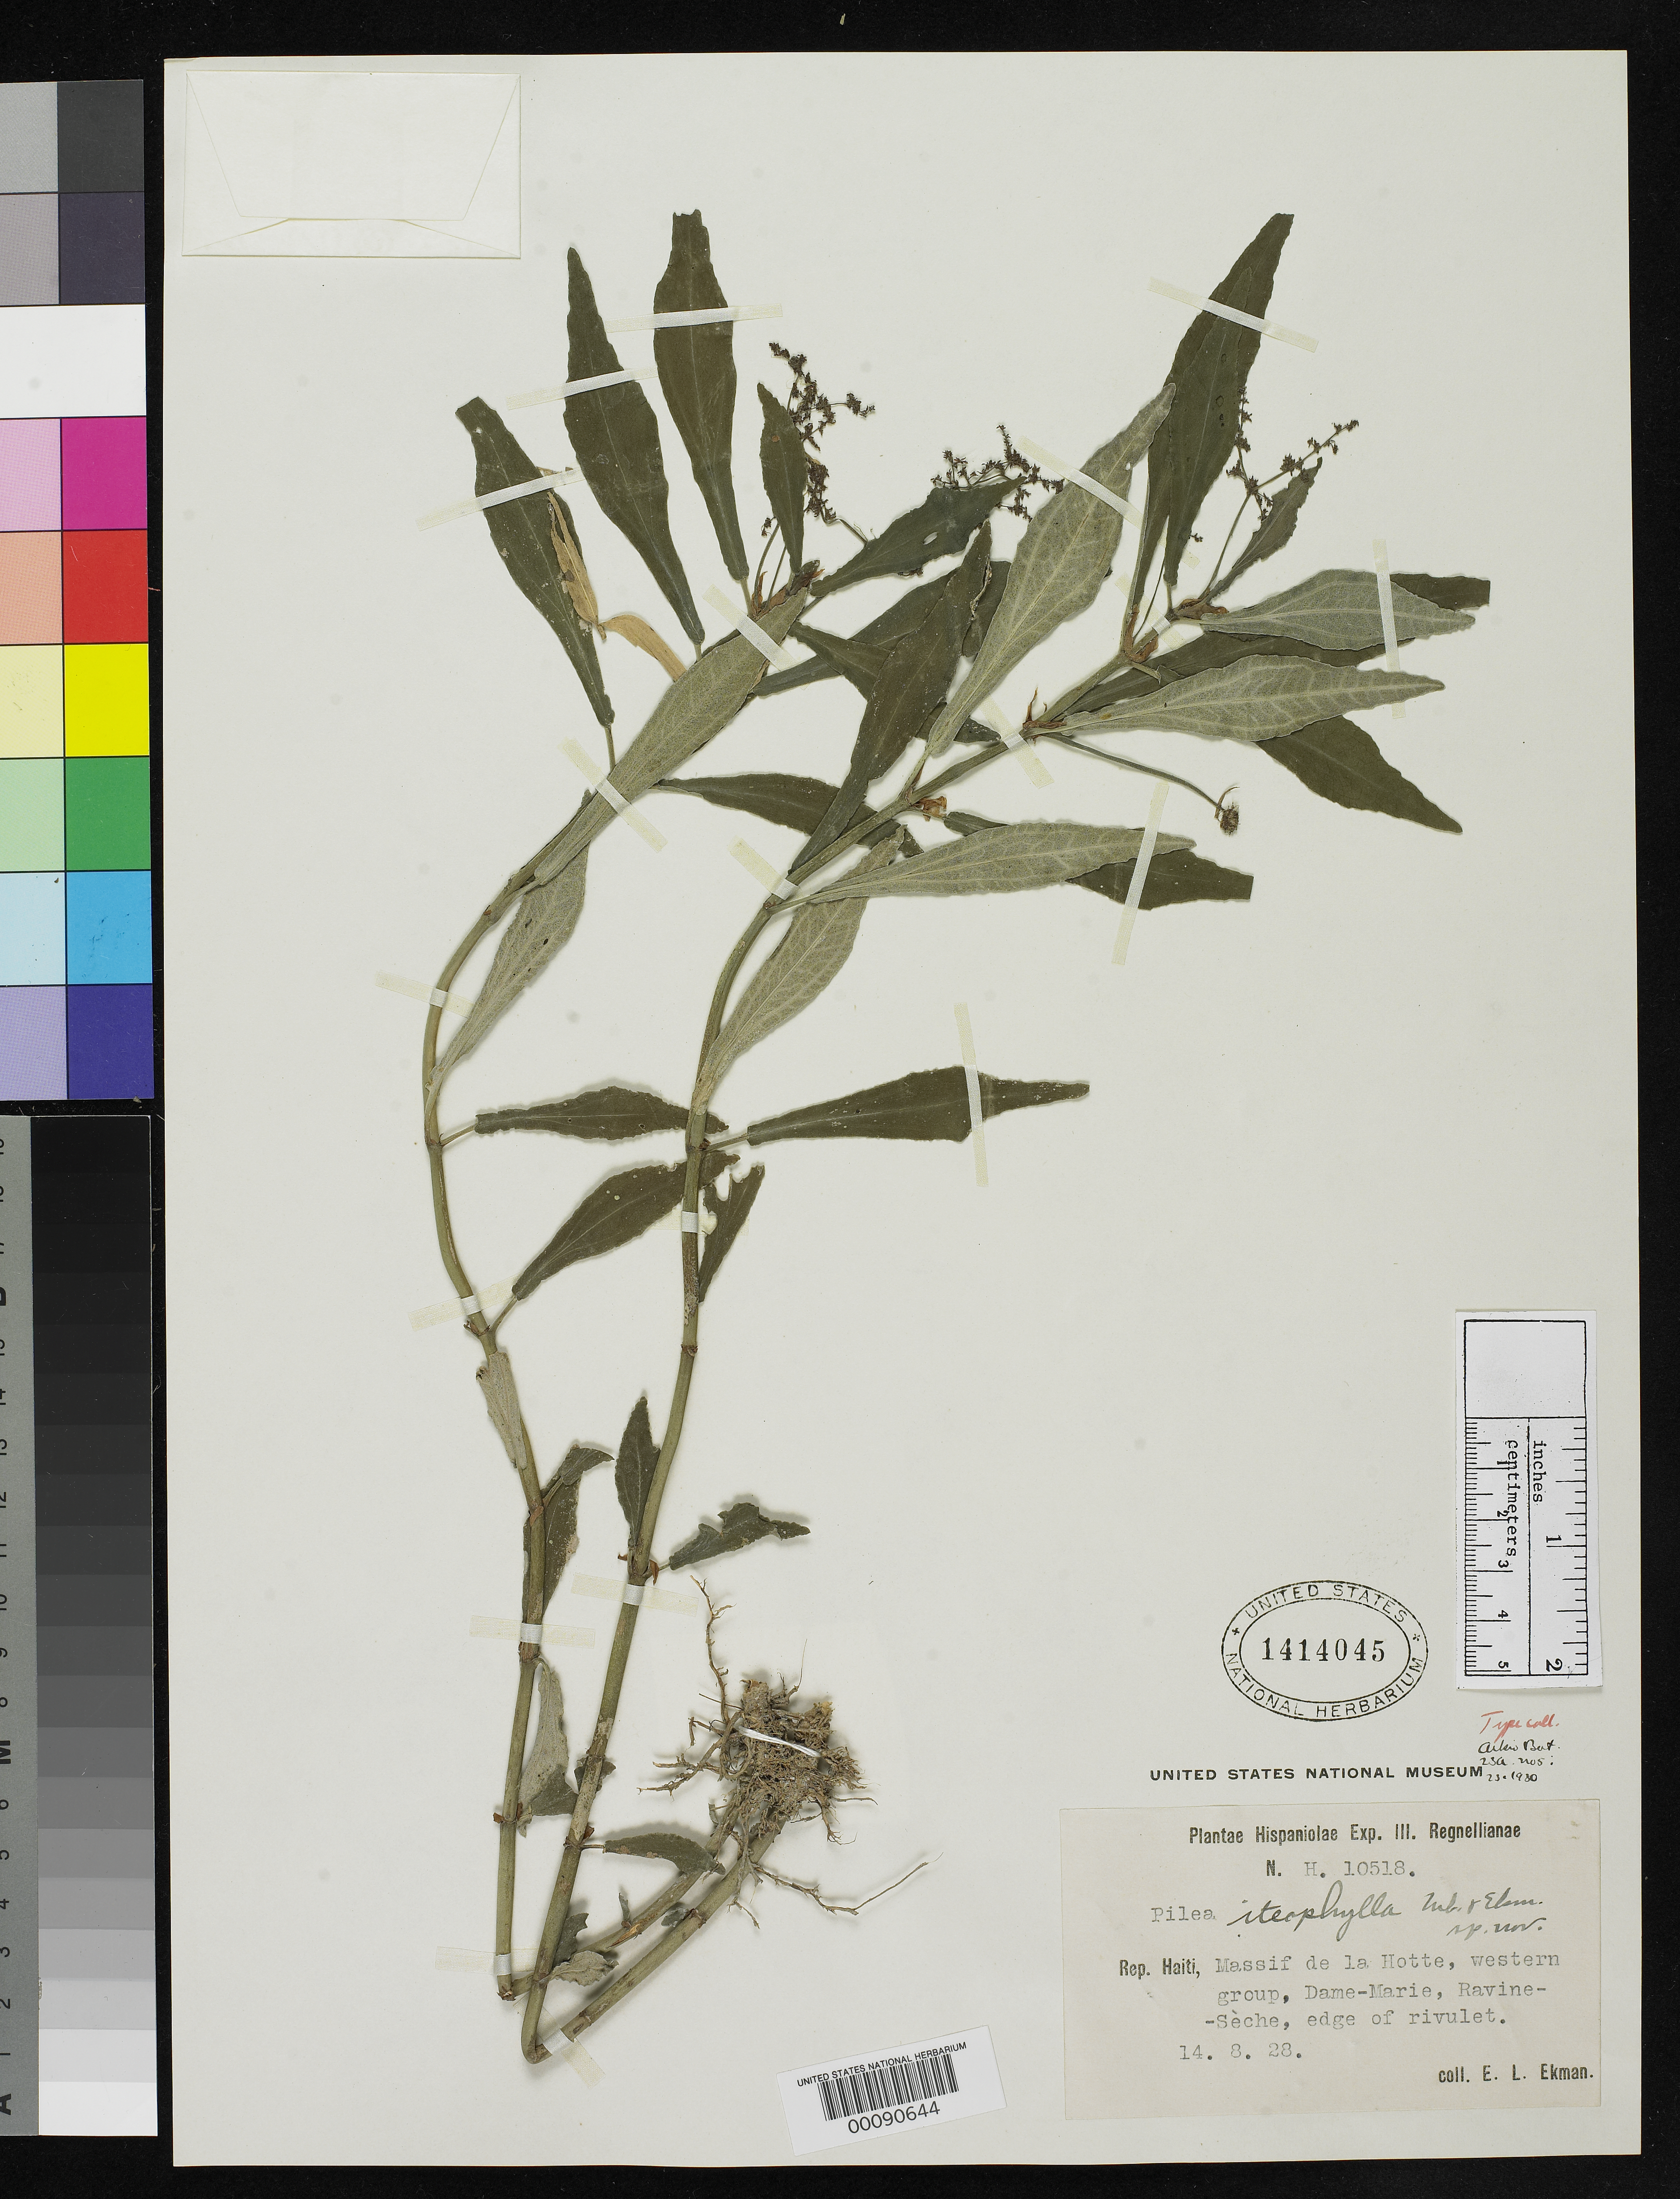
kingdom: Plantae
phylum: Tracheophyta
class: Magnoliopsida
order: Rosales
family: Urticaceae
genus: Pilea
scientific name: Pilea iteophylla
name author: Urb. & Ekman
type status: Isotype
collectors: E. L. Ekman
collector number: H 10518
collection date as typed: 14 Aug 1928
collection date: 1928-08-14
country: Haiti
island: Hispaniola Island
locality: Massif de La Hotte, Dame-marie, Ravine-seche.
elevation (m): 100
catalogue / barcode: US 1414045